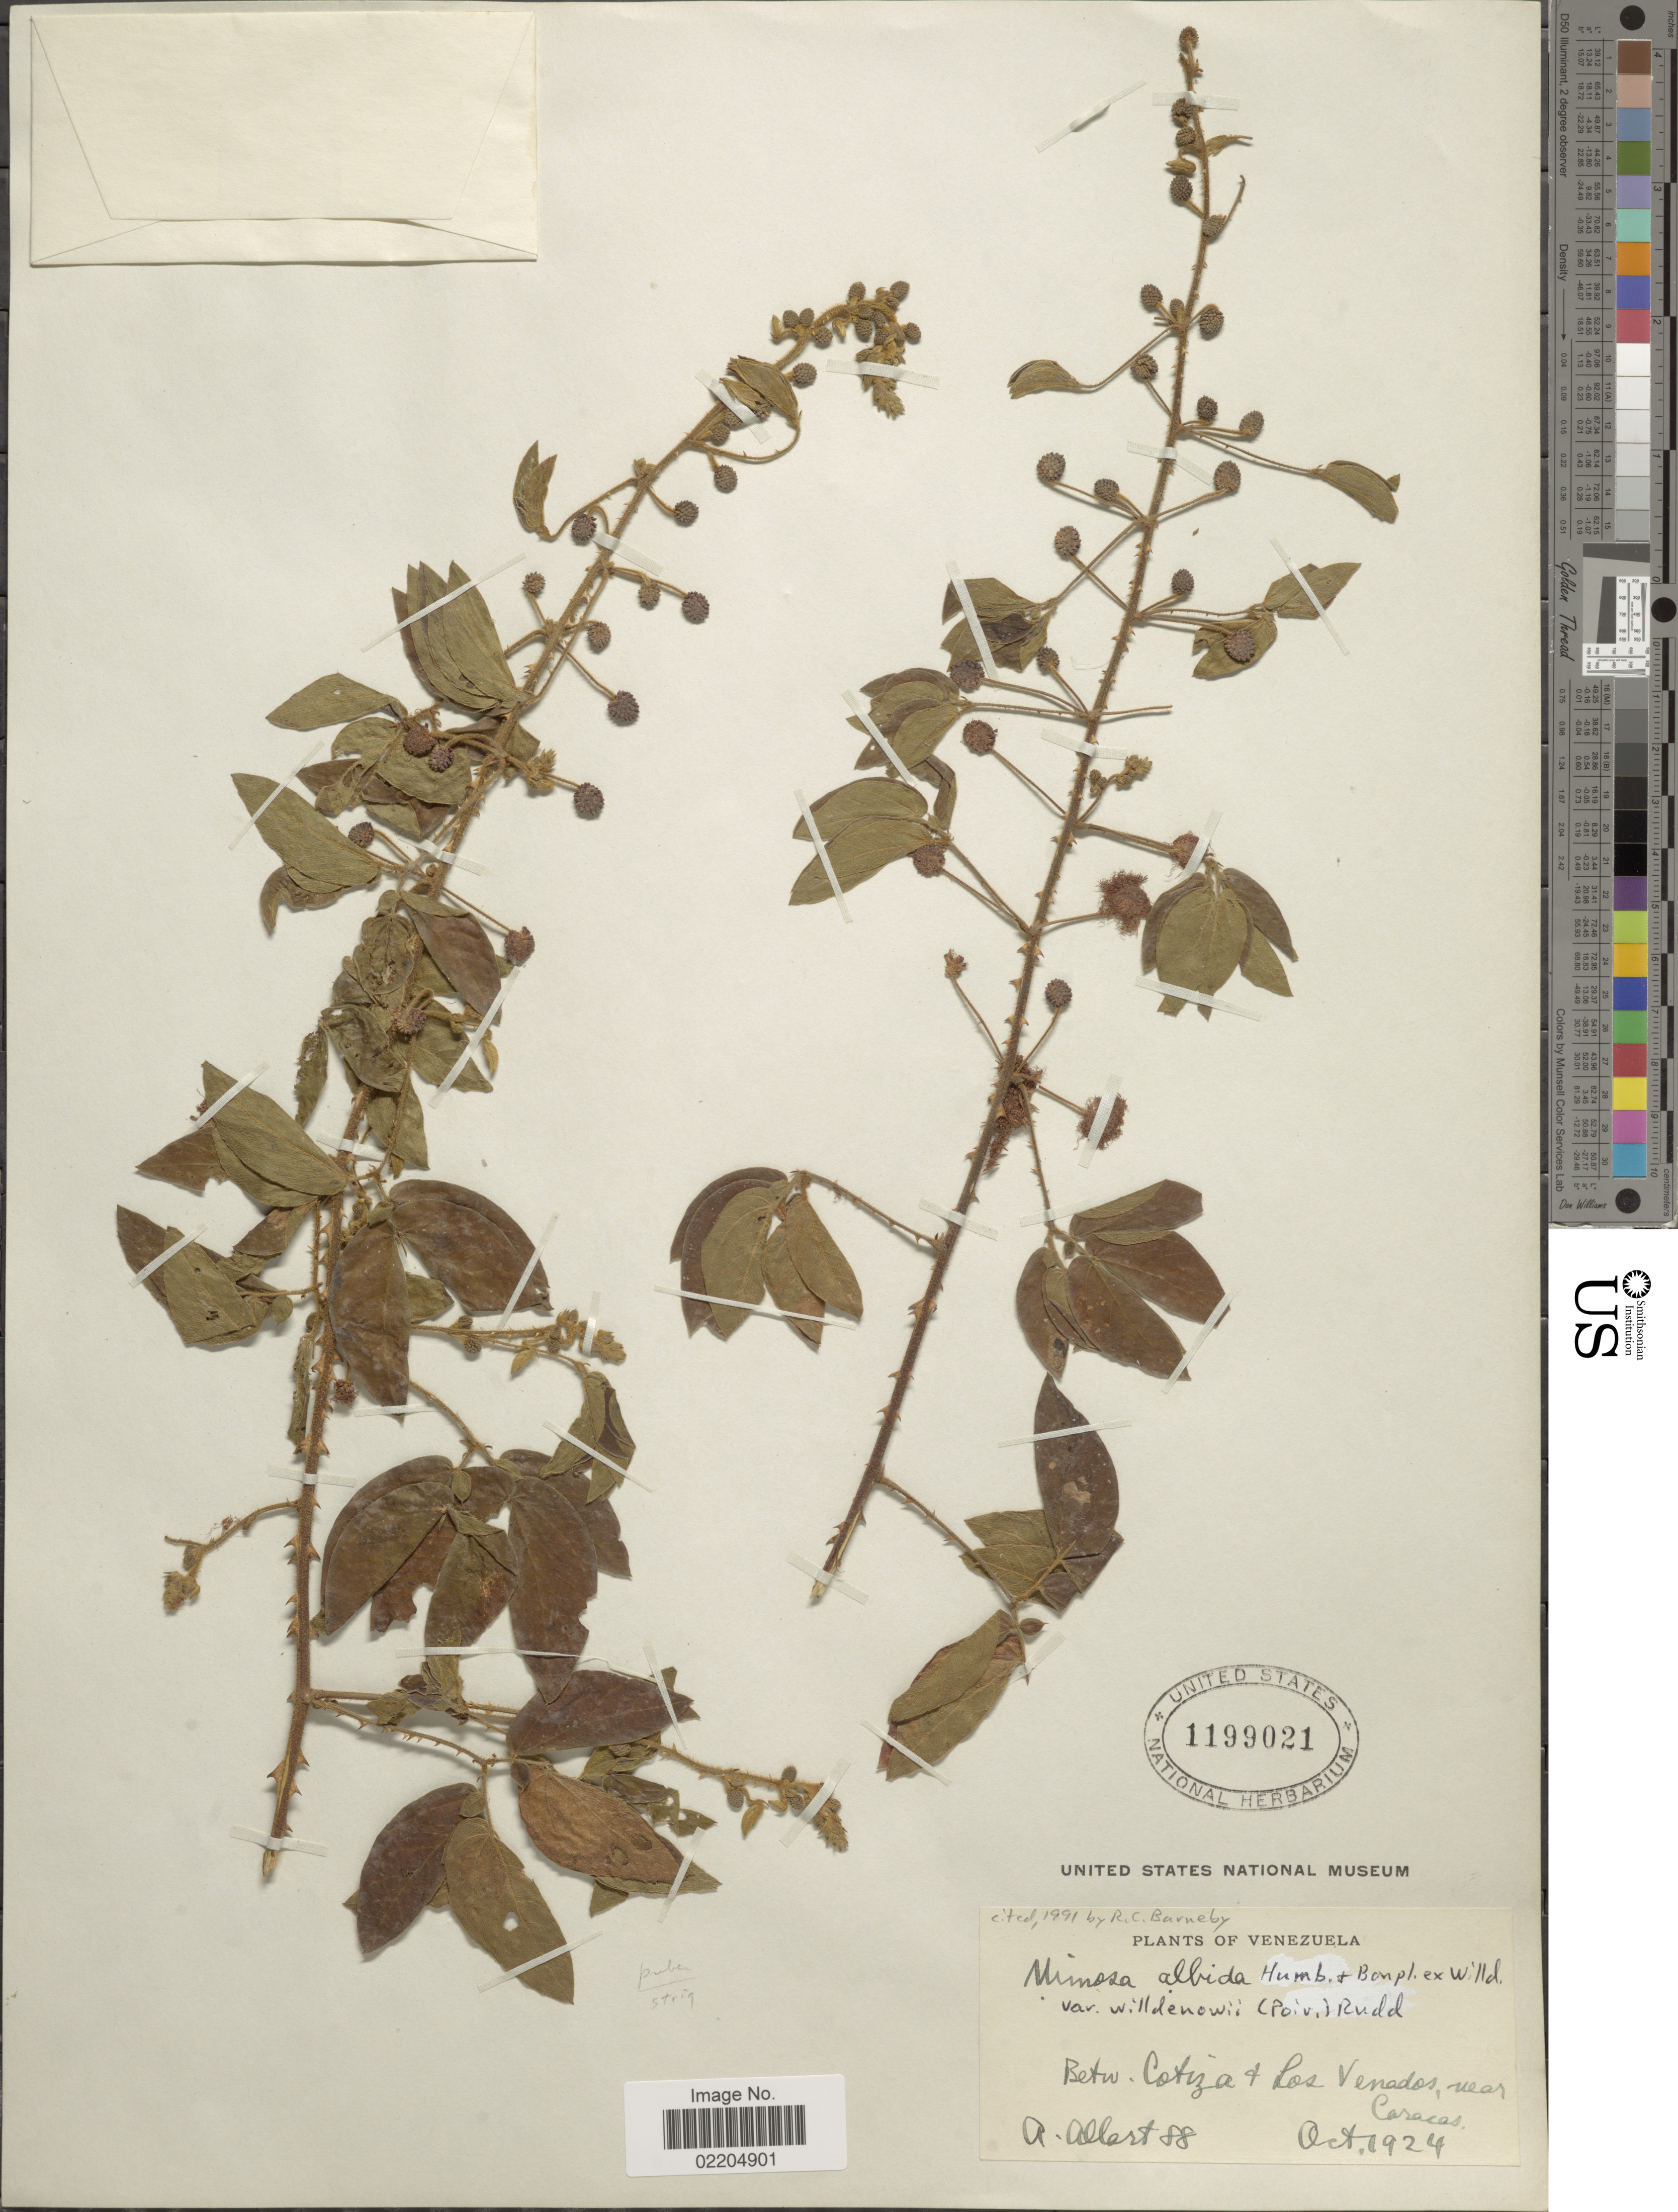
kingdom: Plantae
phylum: Tracheophyta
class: Magnoliopsida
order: Fabales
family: Fabaceae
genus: Mimosa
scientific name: Mimosa albida var. willdenowii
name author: (Poir.) Rudd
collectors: A. Allart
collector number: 88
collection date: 1924-10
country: Venezuela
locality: Betw. Cotiza & Los Venados, near Caracas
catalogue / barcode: US 1199021